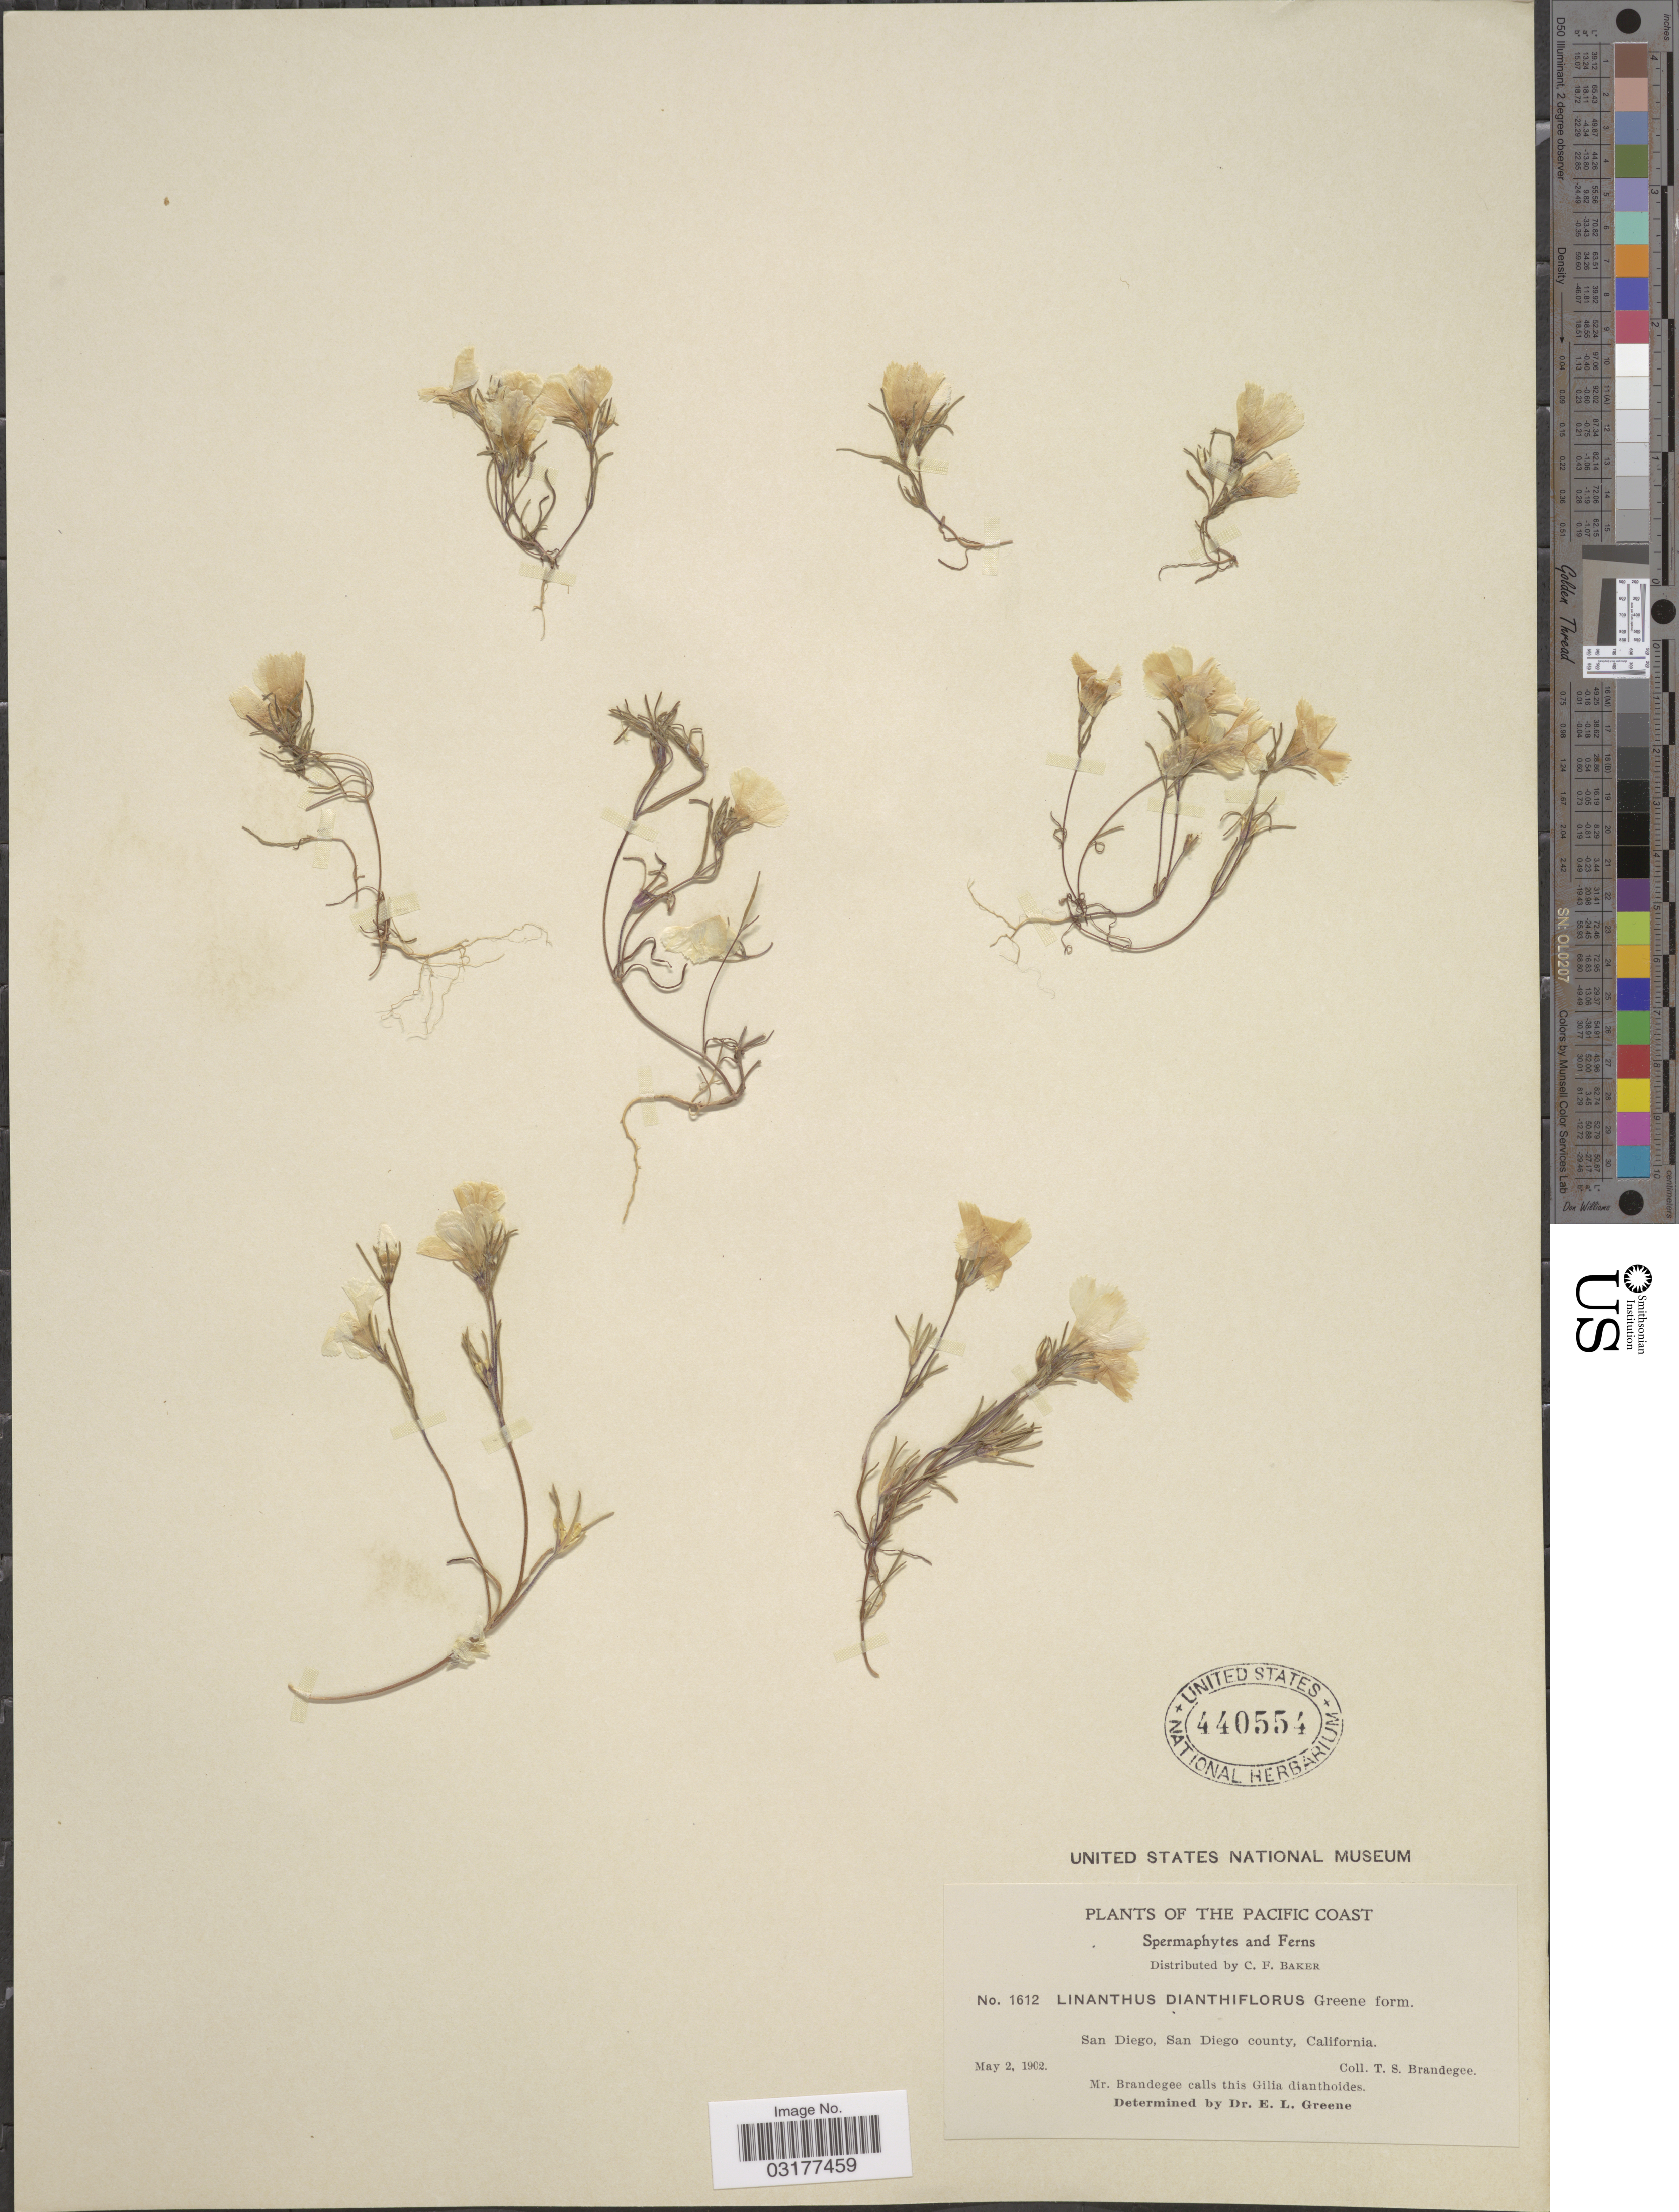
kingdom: Plantae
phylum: Tracheophyta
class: Magnoliopsida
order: Ericales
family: Polemoniaceae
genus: Linanthus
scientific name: Linanthus dianthiflorus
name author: (Benth.) Greene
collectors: C. F. Baker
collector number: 1612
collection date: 1902-05-02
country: United States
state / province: California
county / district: San Diego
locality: The Pacific Coast. San Diego, San Diego county.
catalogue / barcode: US 440554